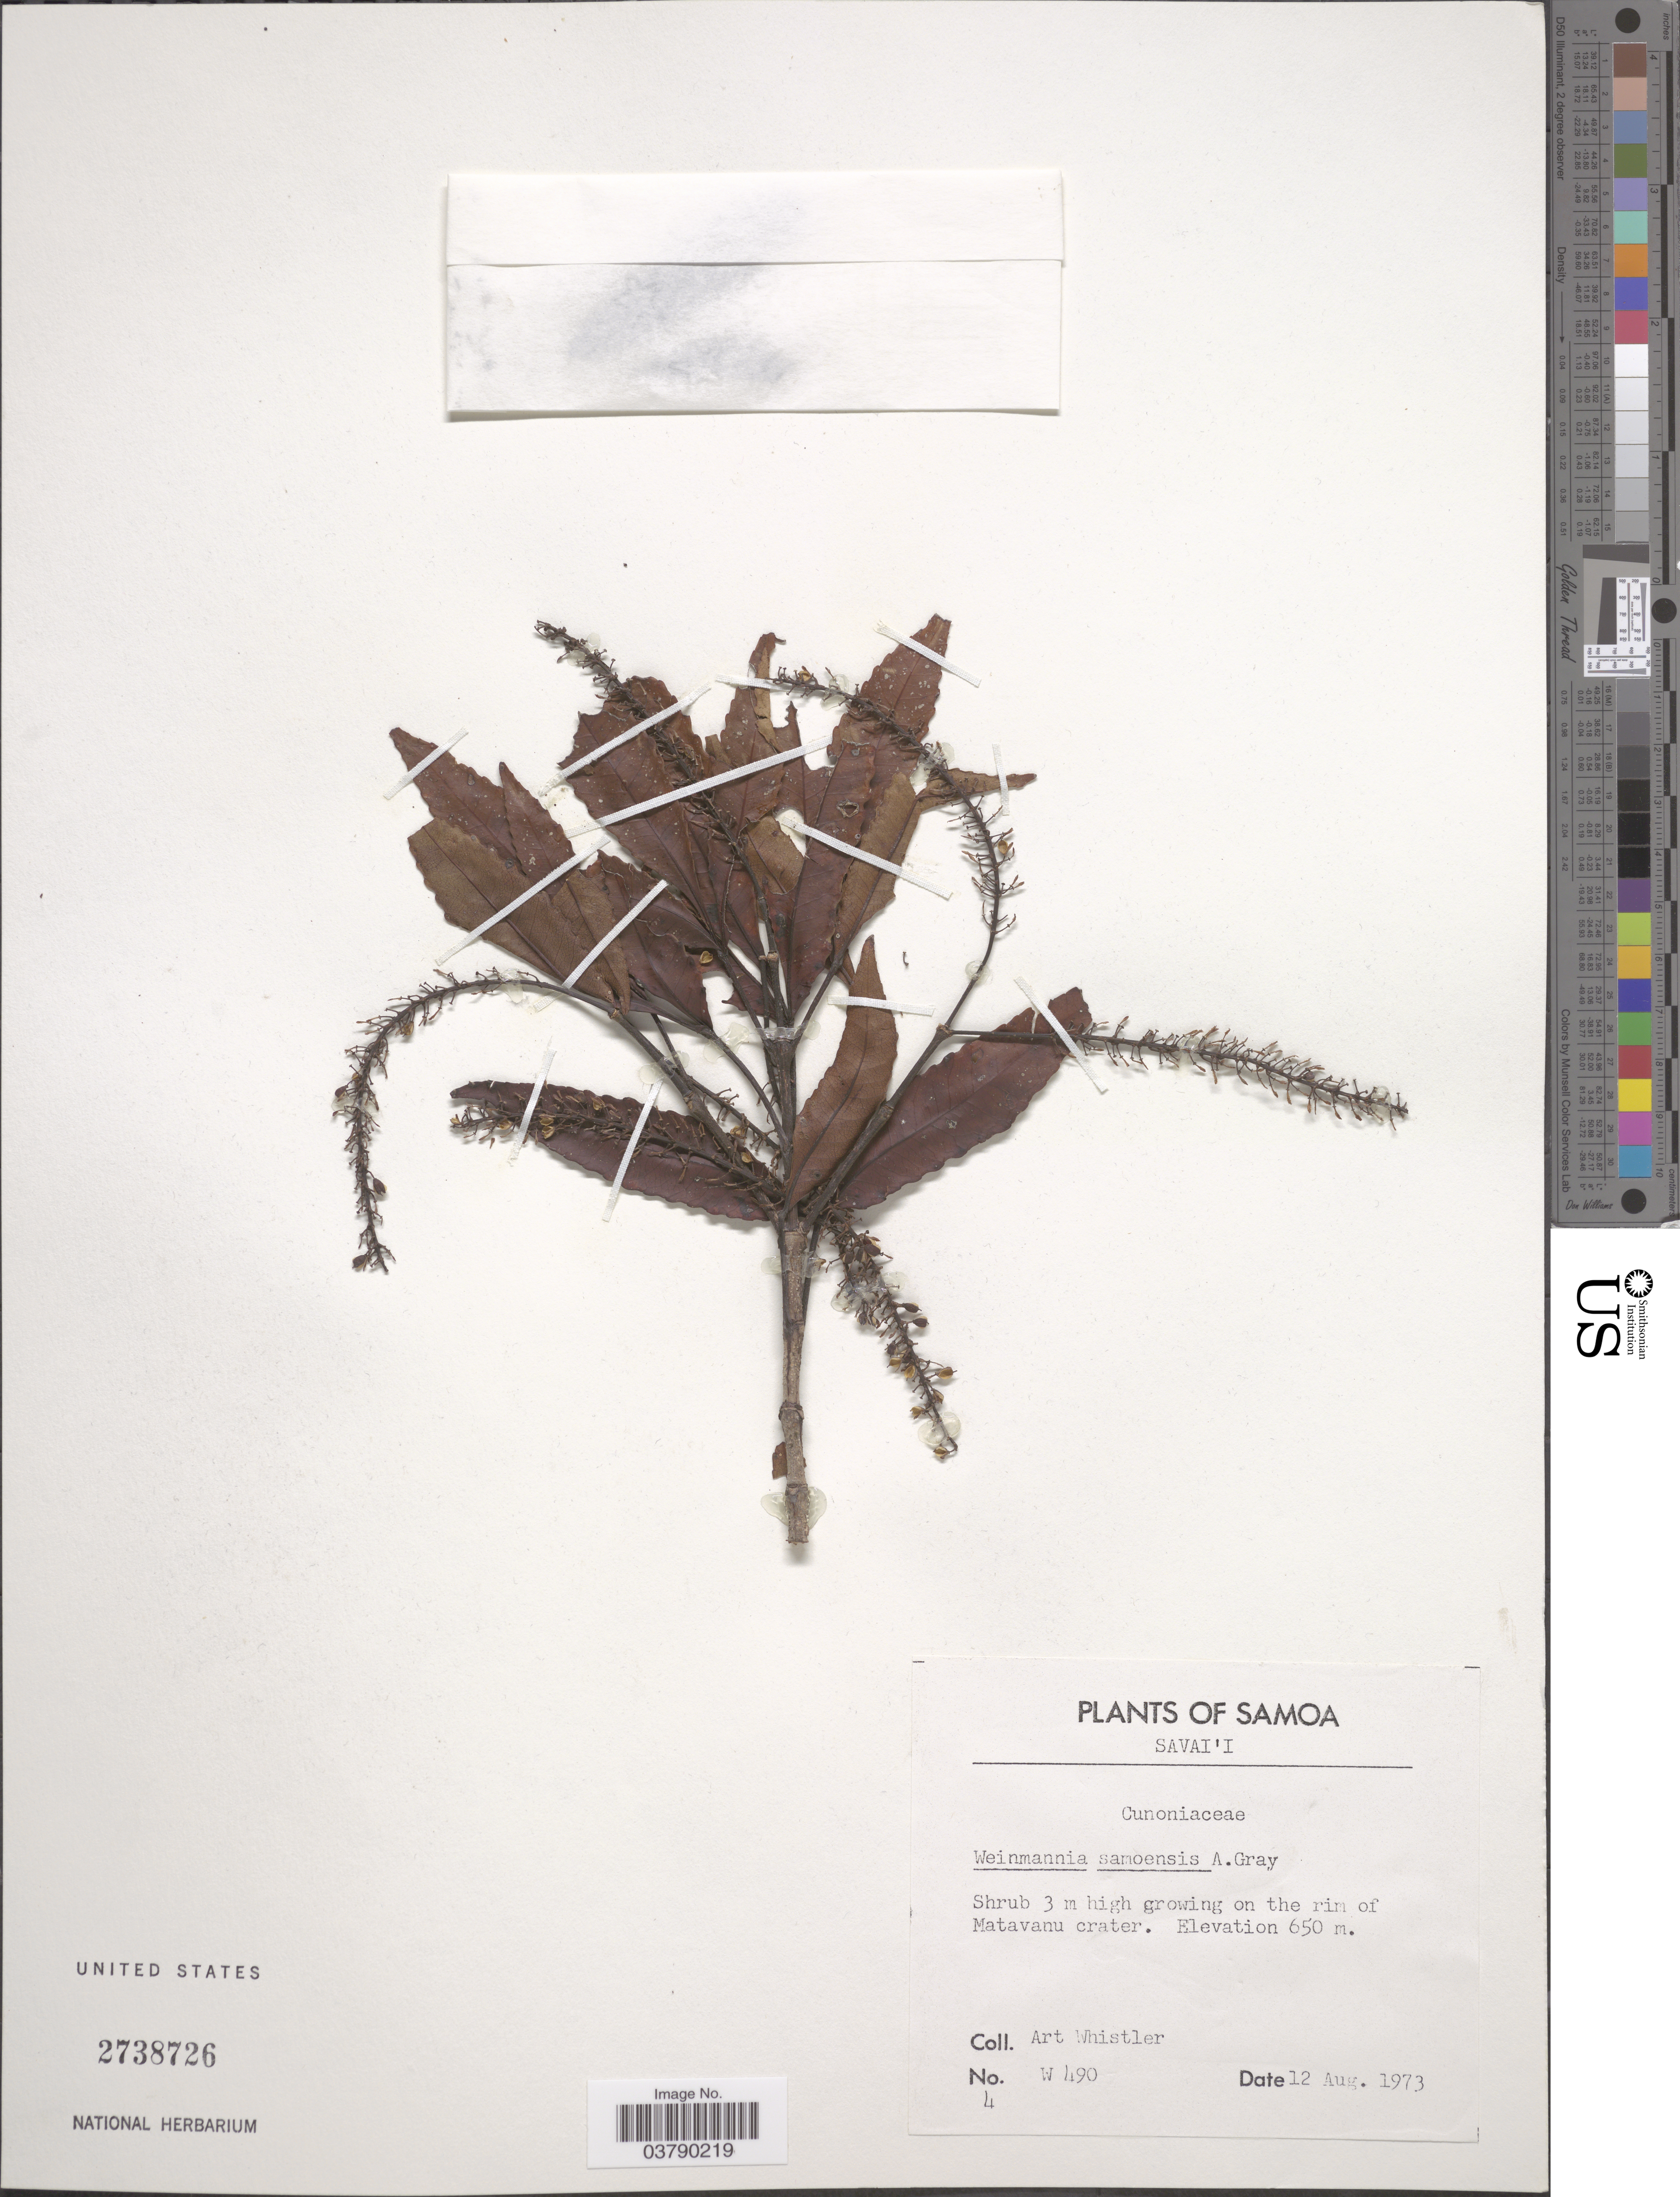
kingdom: Plantae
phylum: Tracheophyta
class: Magnoliopsida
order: Oxalidales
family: Cunoniaceae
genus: Pterophylla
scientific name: Pterophylla samoensis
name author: (A. Gray) Pillon & H.C. Hopkins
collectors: A. Whistler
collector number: W490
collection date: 1973-08-12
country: Samoa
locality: Samoa. Savai'i. On the rim of Matavanu crater.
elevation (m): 650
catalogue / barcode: US 2738726